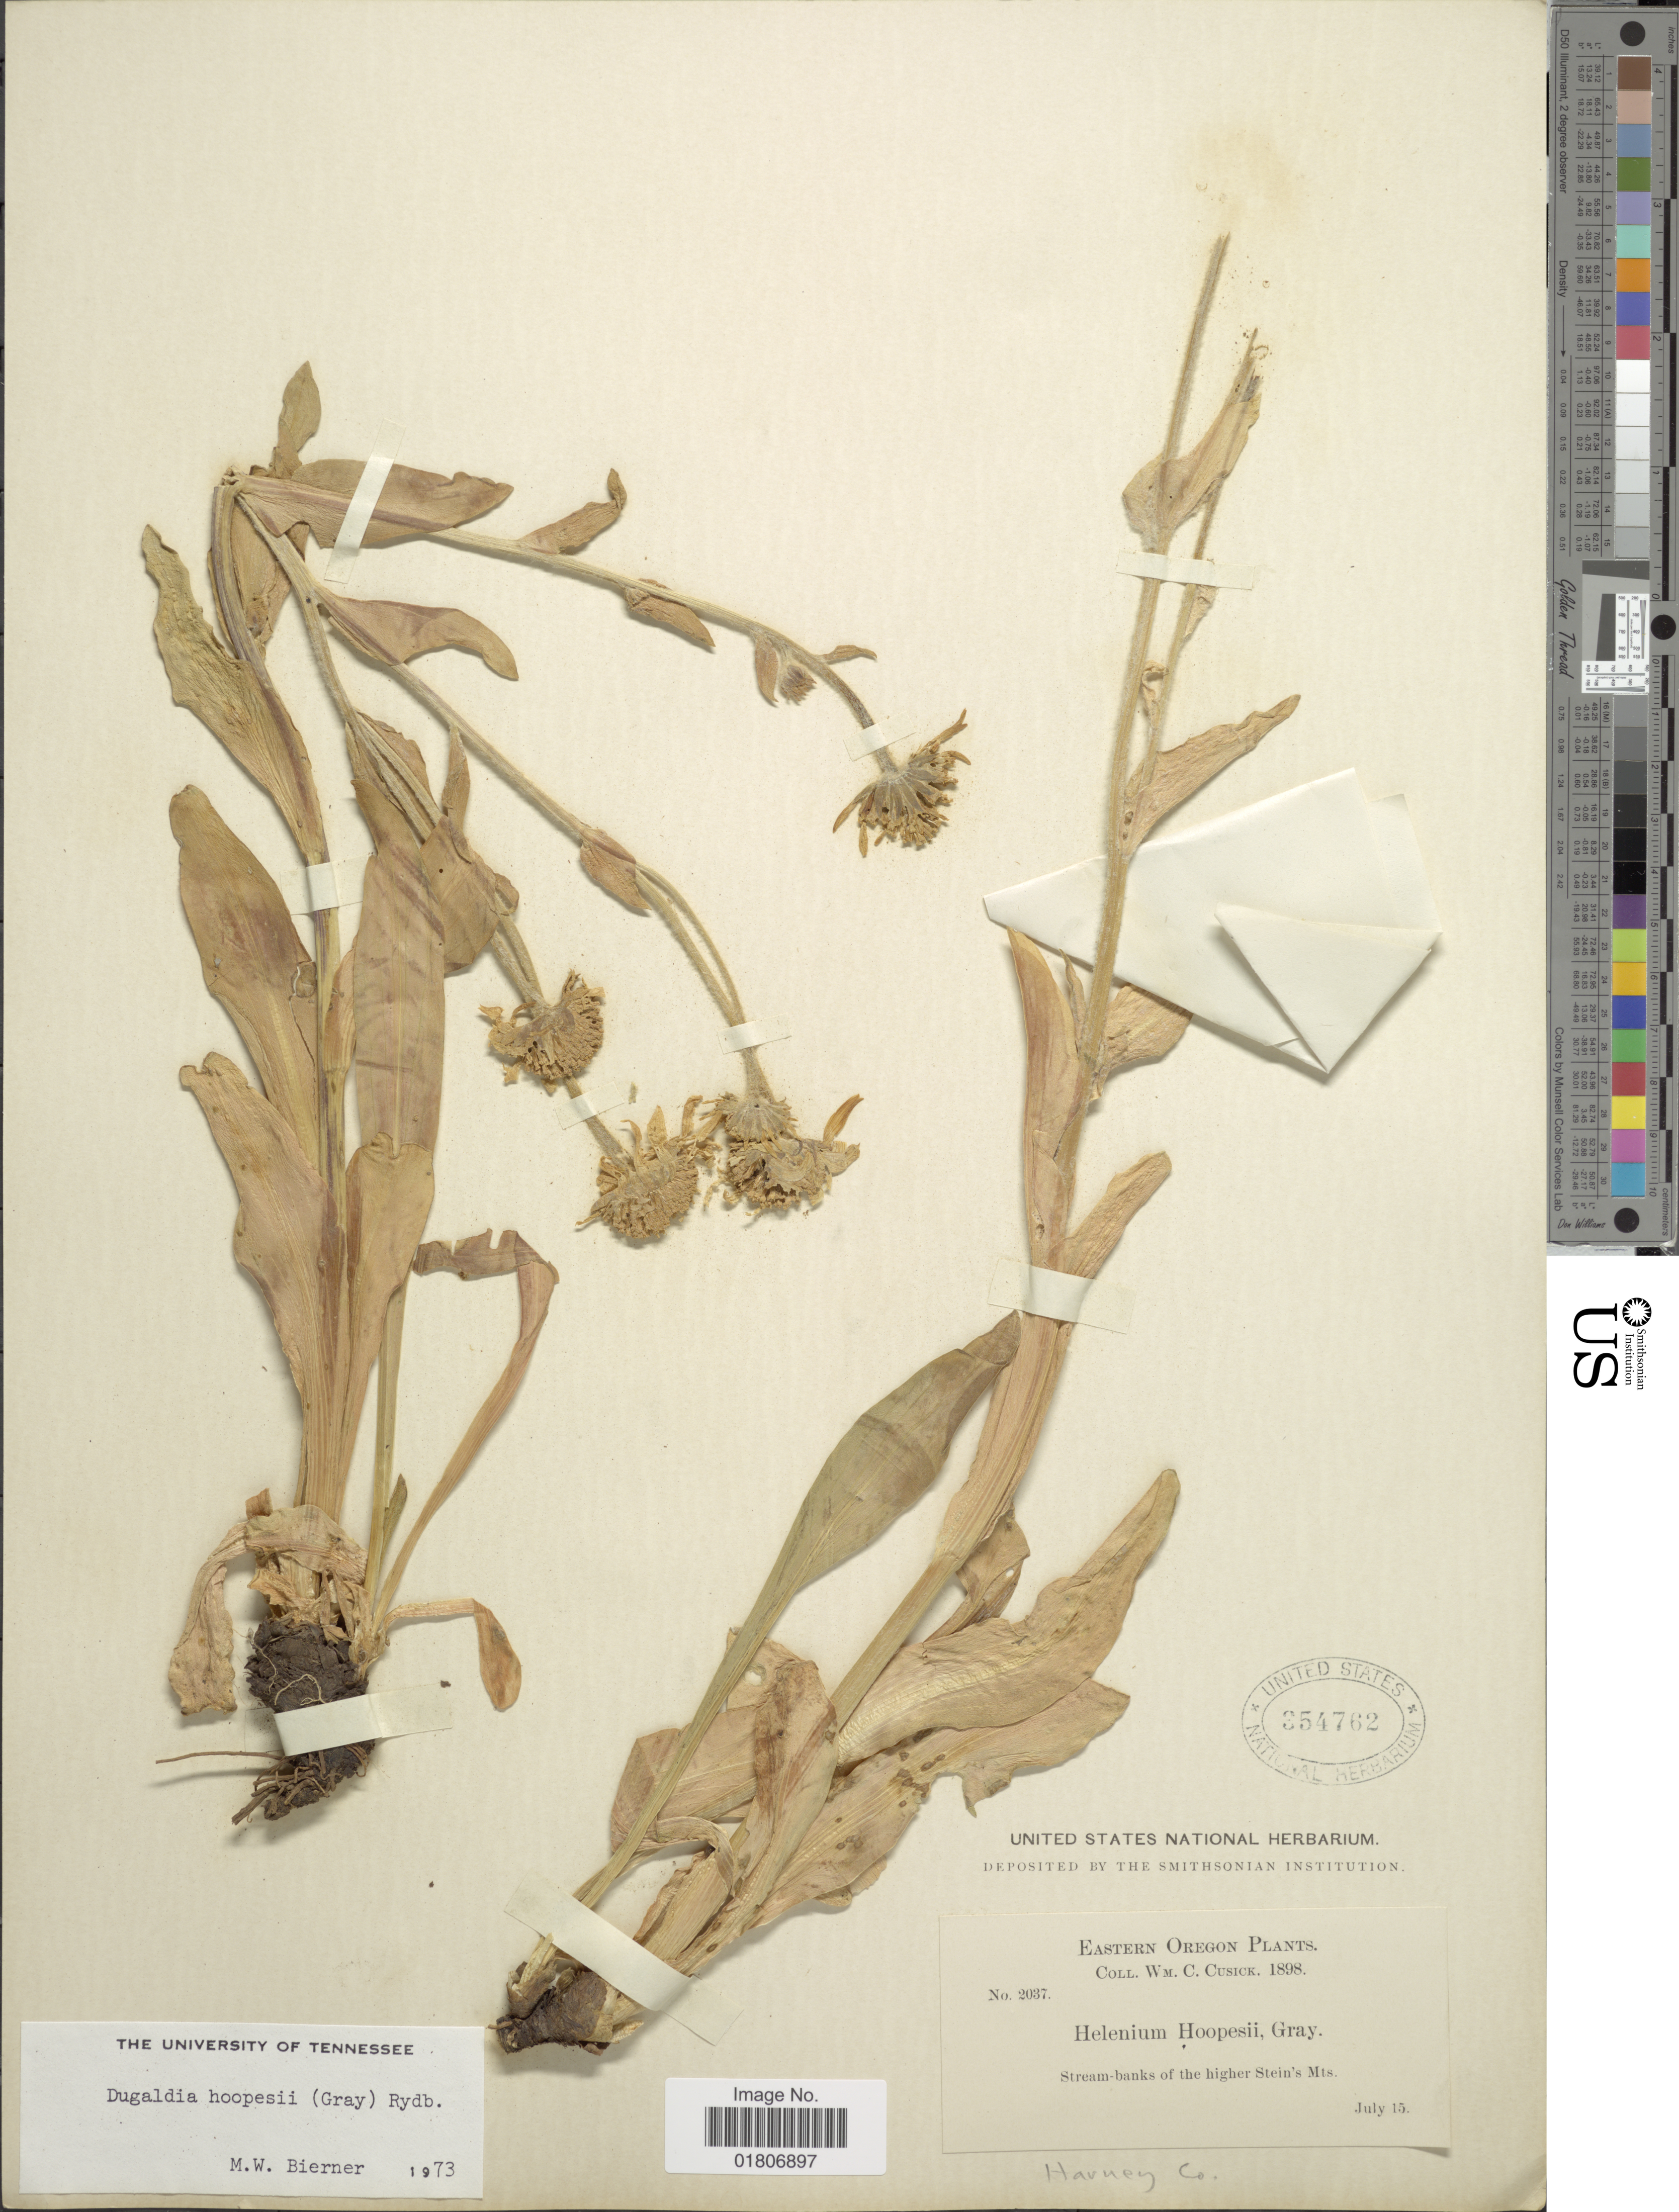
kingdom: Plantae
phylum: Tracheophyta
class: Magnoliopsida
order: Asterales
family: Asteraceae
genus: Dugaldia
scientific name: Dugaldia hoopesii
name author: (A. Gray) Rydb.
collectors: W. C. Cusick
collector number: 2037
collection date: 1898-07-15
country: United States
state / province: Oregon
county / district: Harney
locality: Eastern Oregon. Stream-banks of the higher Stein's Mts. Harney Co.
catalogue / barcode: US 354762